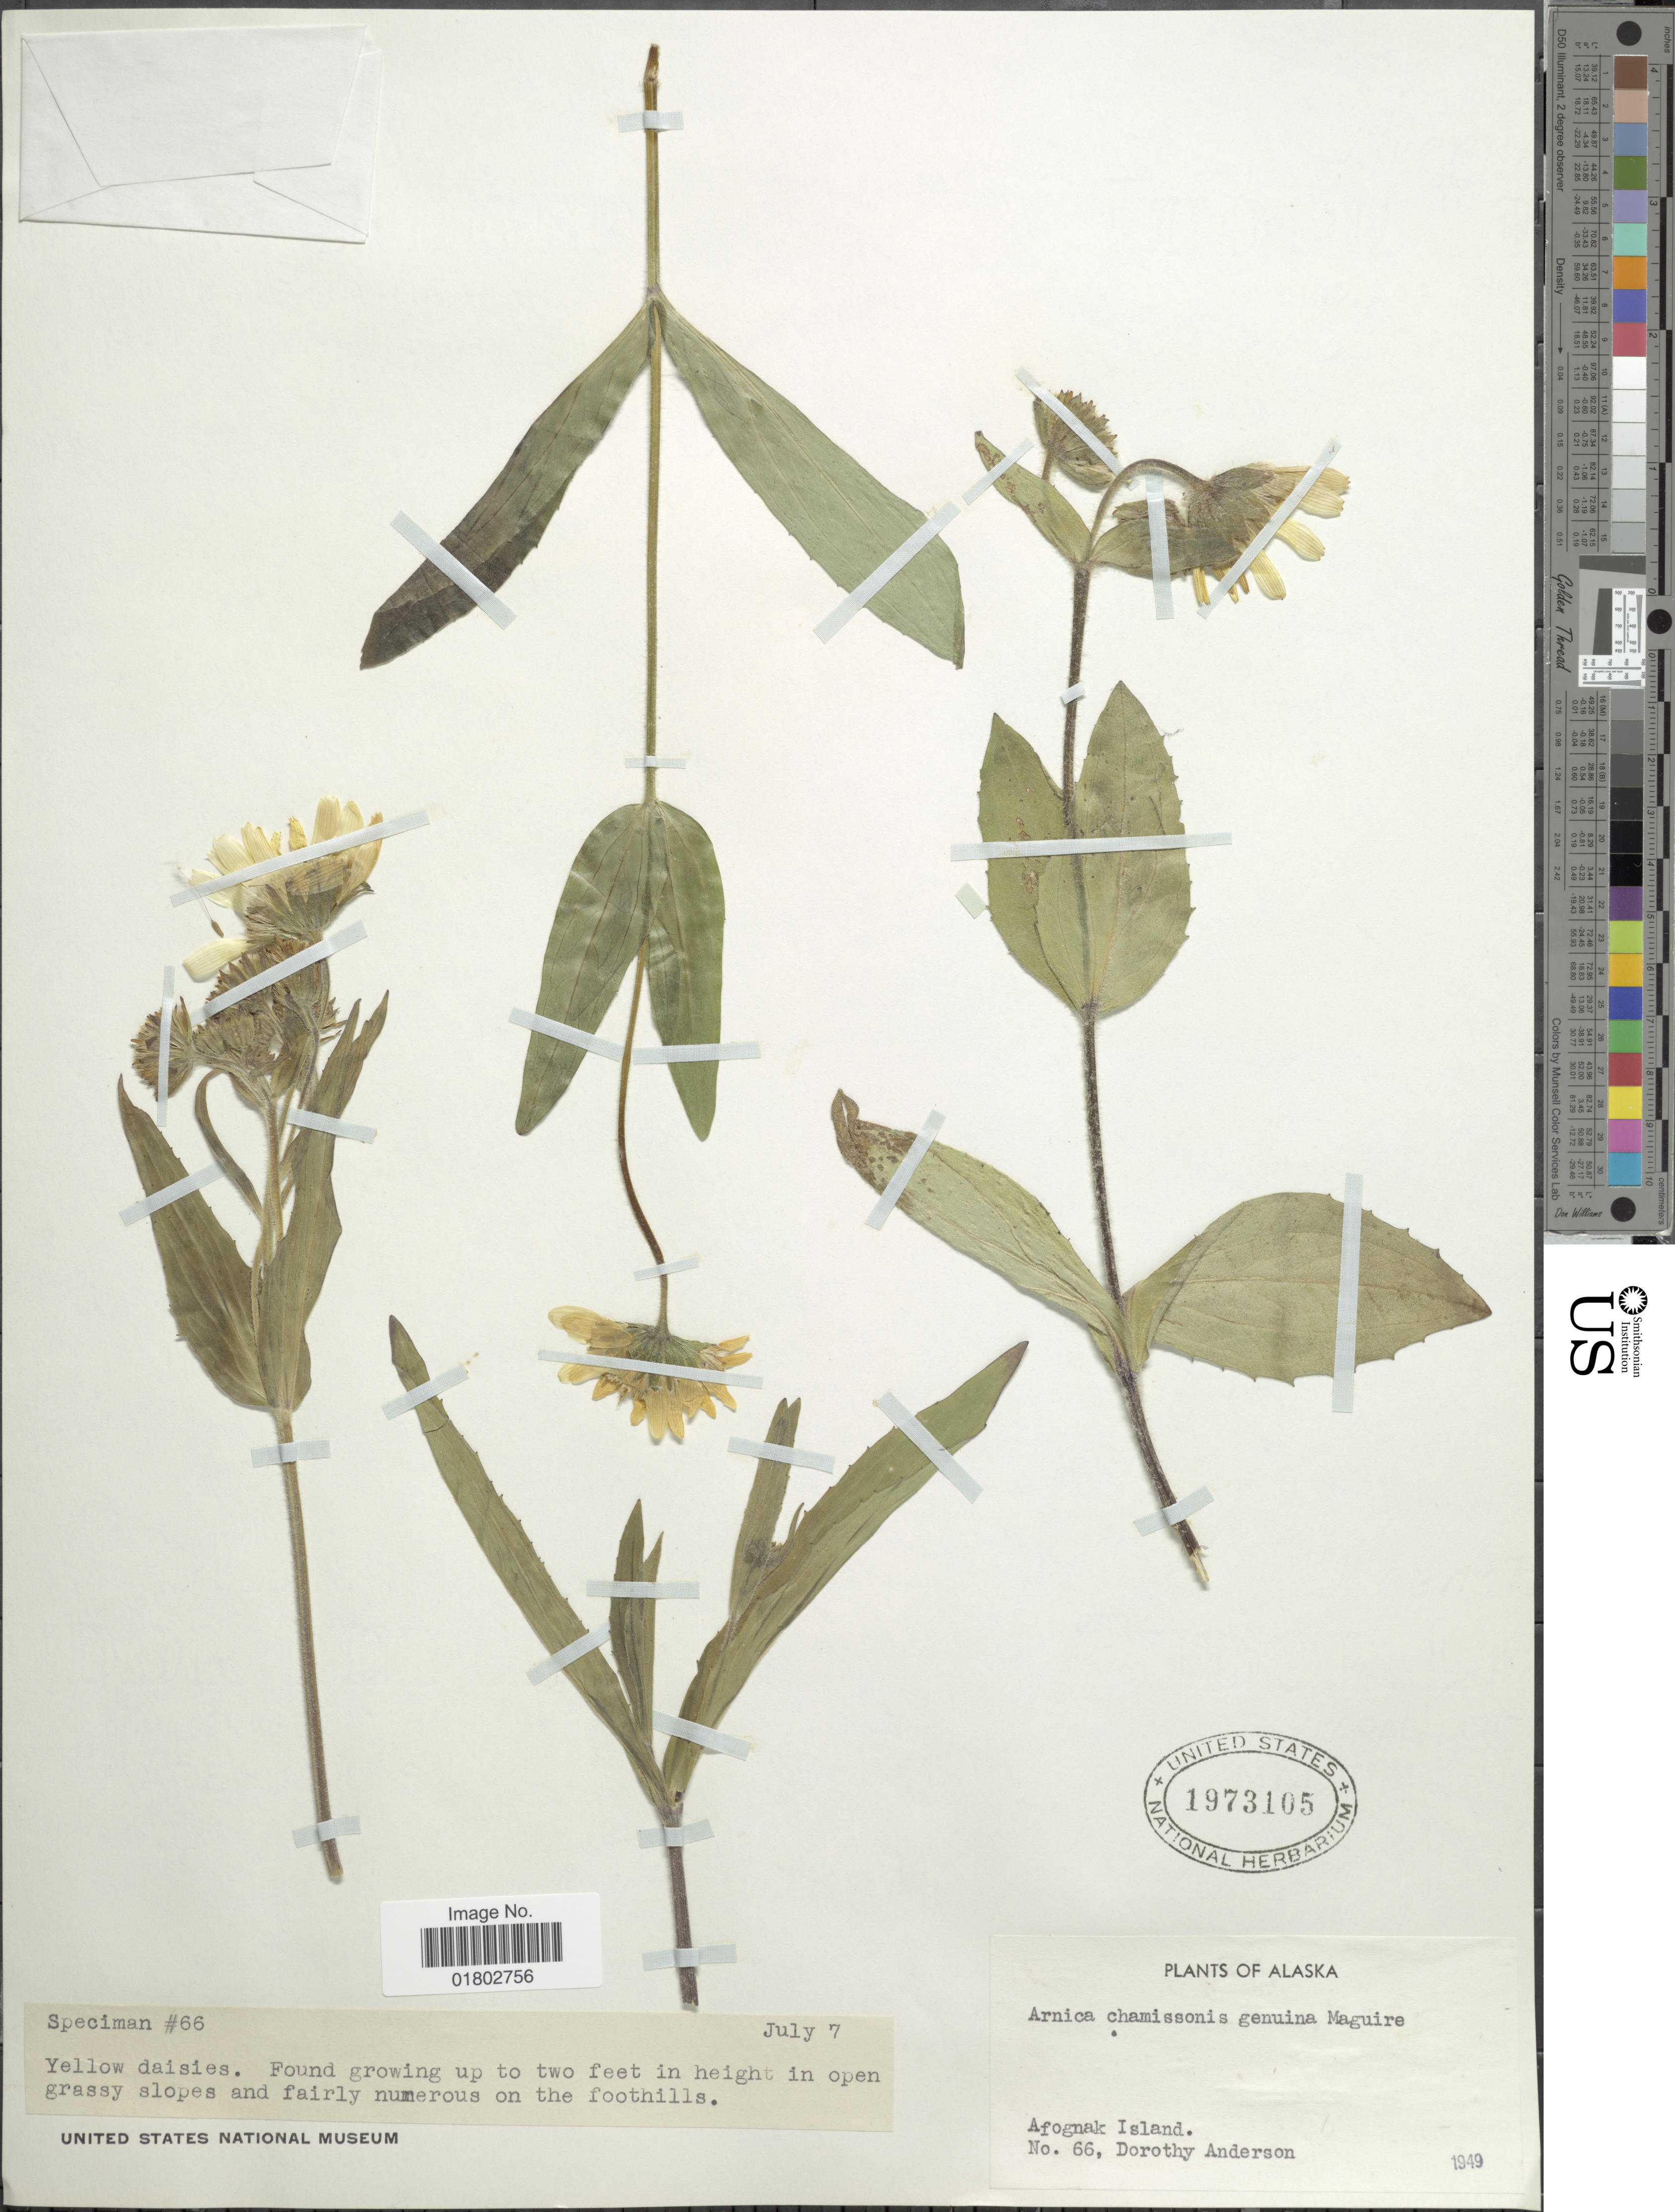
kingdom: Plantae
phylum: Tracheophyta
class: Magnoliopsida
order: Asterales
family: Asteraceae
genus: Arnica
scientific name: Arnica chamissonis subsp. genuina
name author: Maguire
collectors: D. Anderson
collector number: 66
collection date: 1949-07-07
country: United States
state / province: Alaska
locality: Afognak Island, Yellow daisies. Found growing up to two feet in heigt in open grassy slopes and faily numerous on the foothills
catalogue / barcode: US 1973105